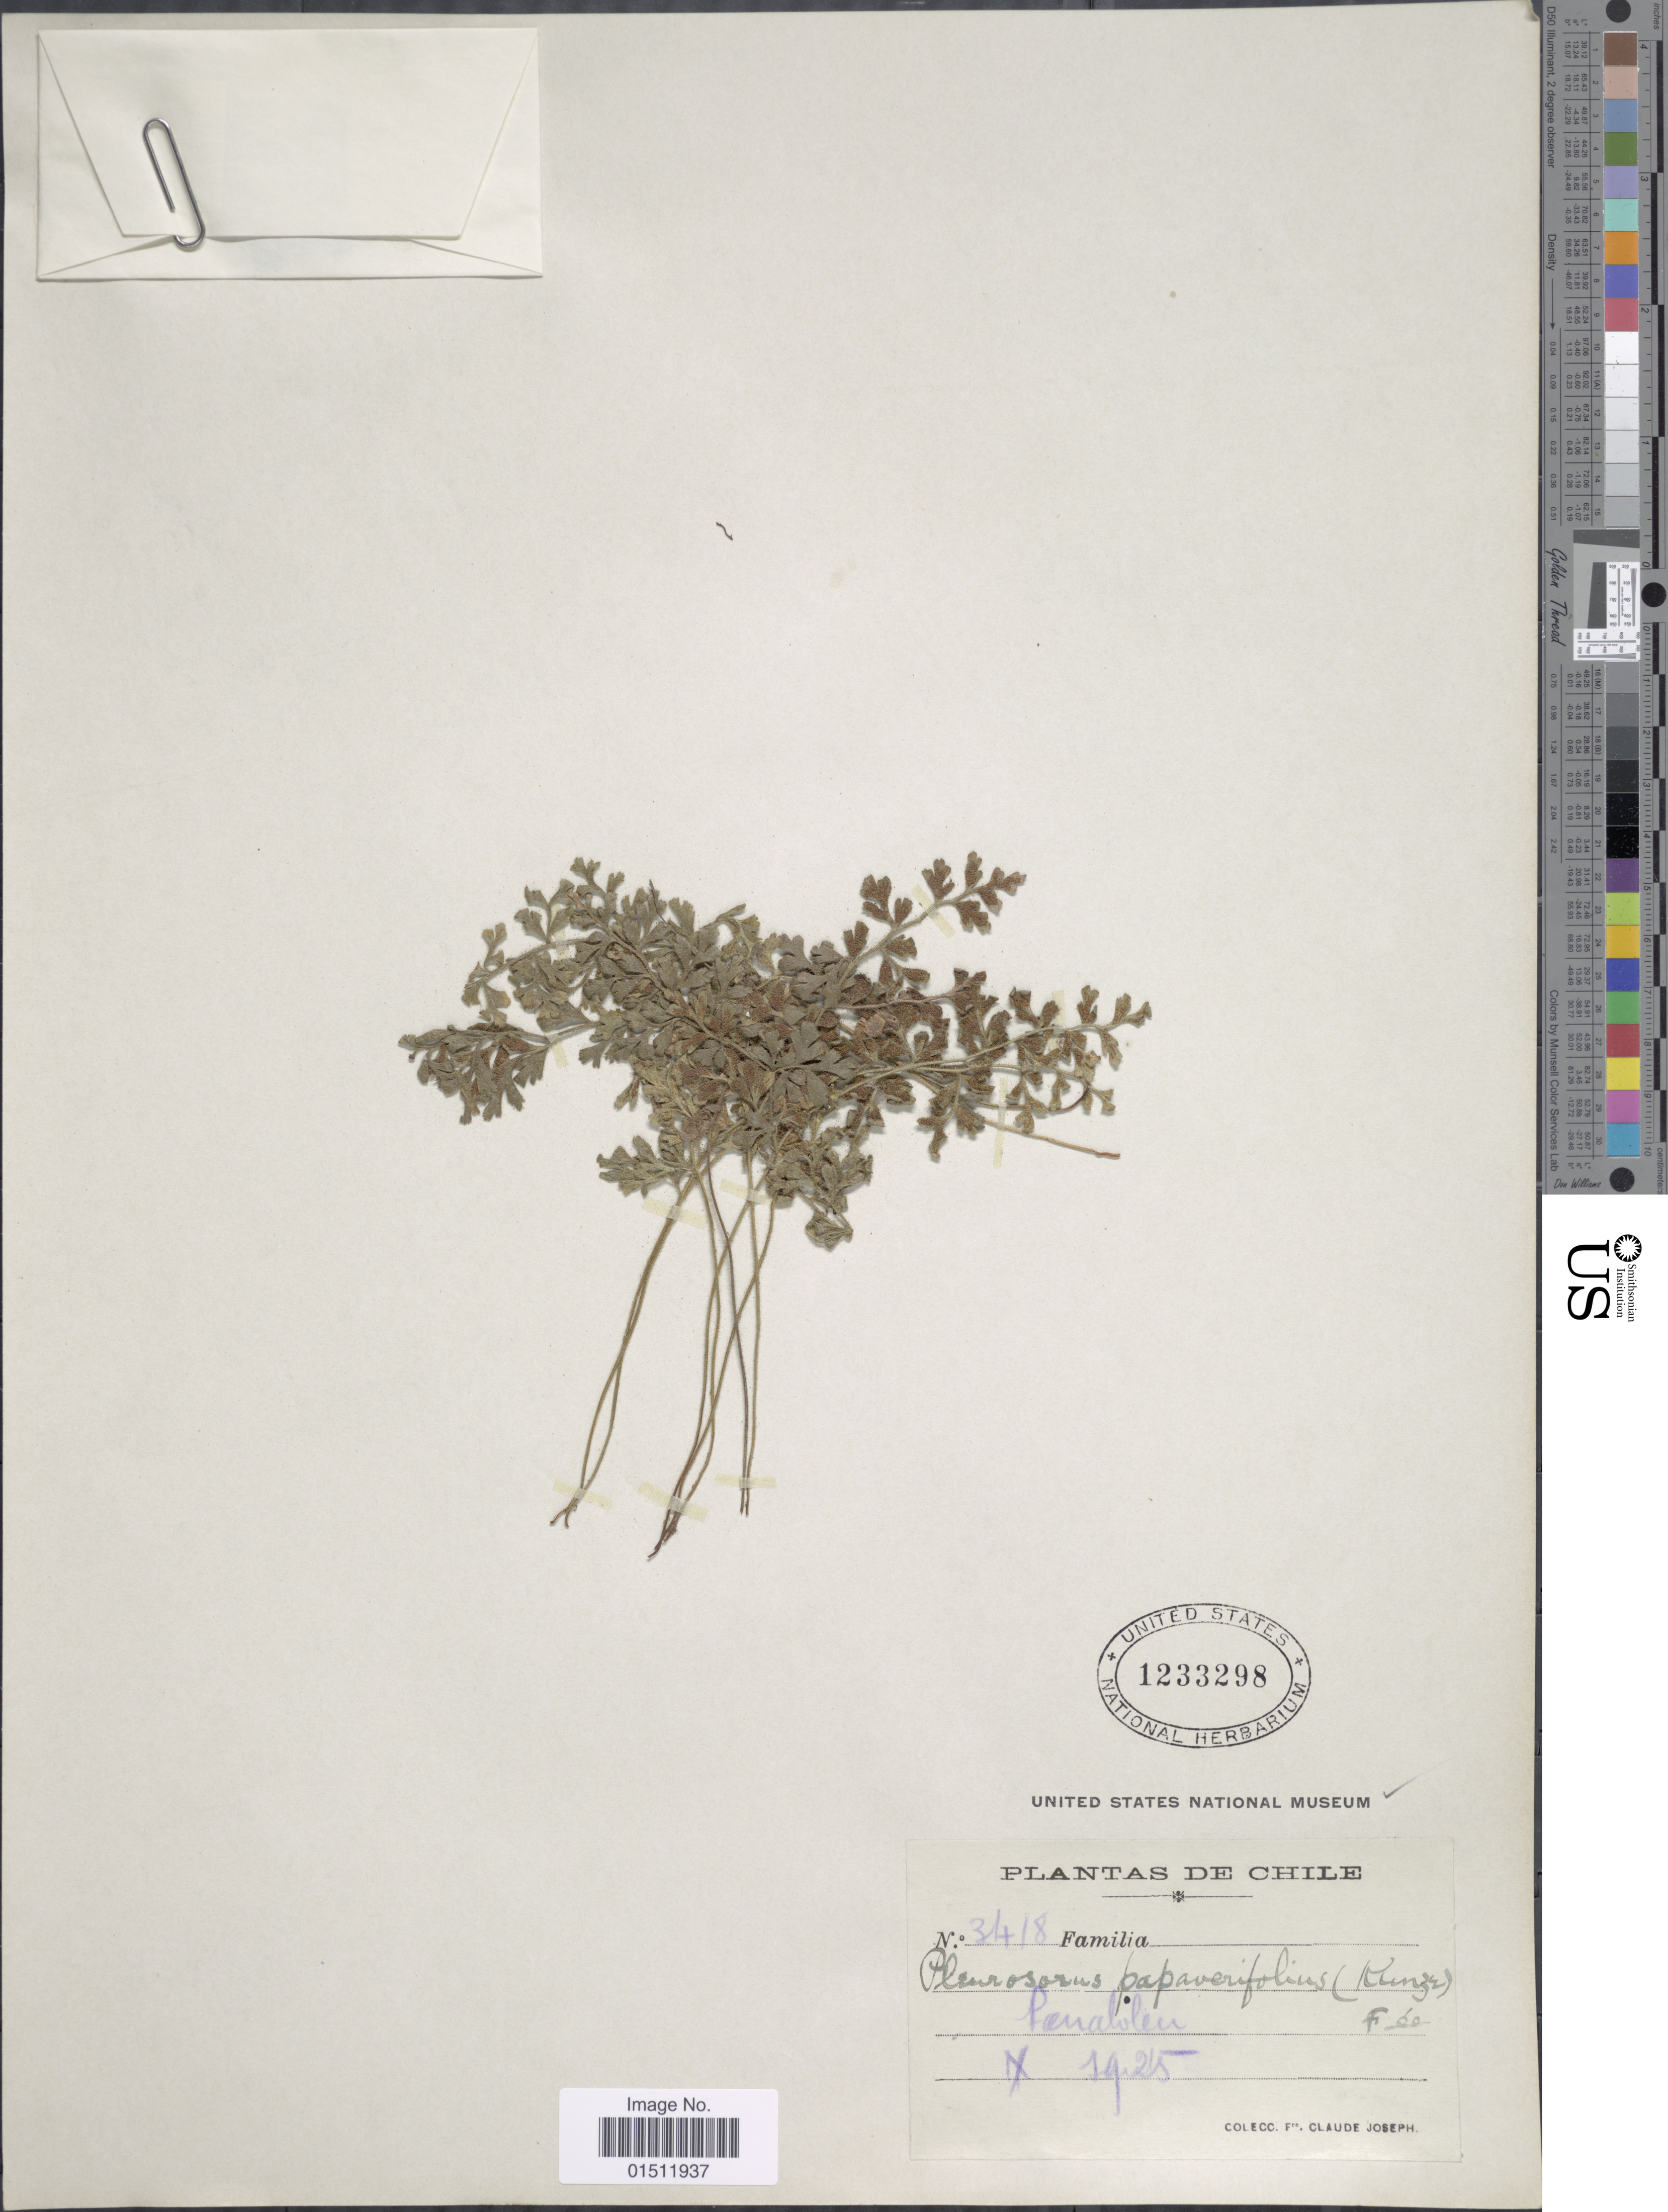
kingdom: Plantae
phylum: Tracheophyta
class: Polypodiopsida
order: Polypodiales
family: Aspleniaceae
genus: Asplenium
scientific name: Asplenium papaverifolius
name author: (Kuntze) Fée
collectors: Bro. Claude-Joseph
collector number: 3418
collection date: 1925-10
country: Chile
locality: Penalolen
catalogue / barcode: US 1233298